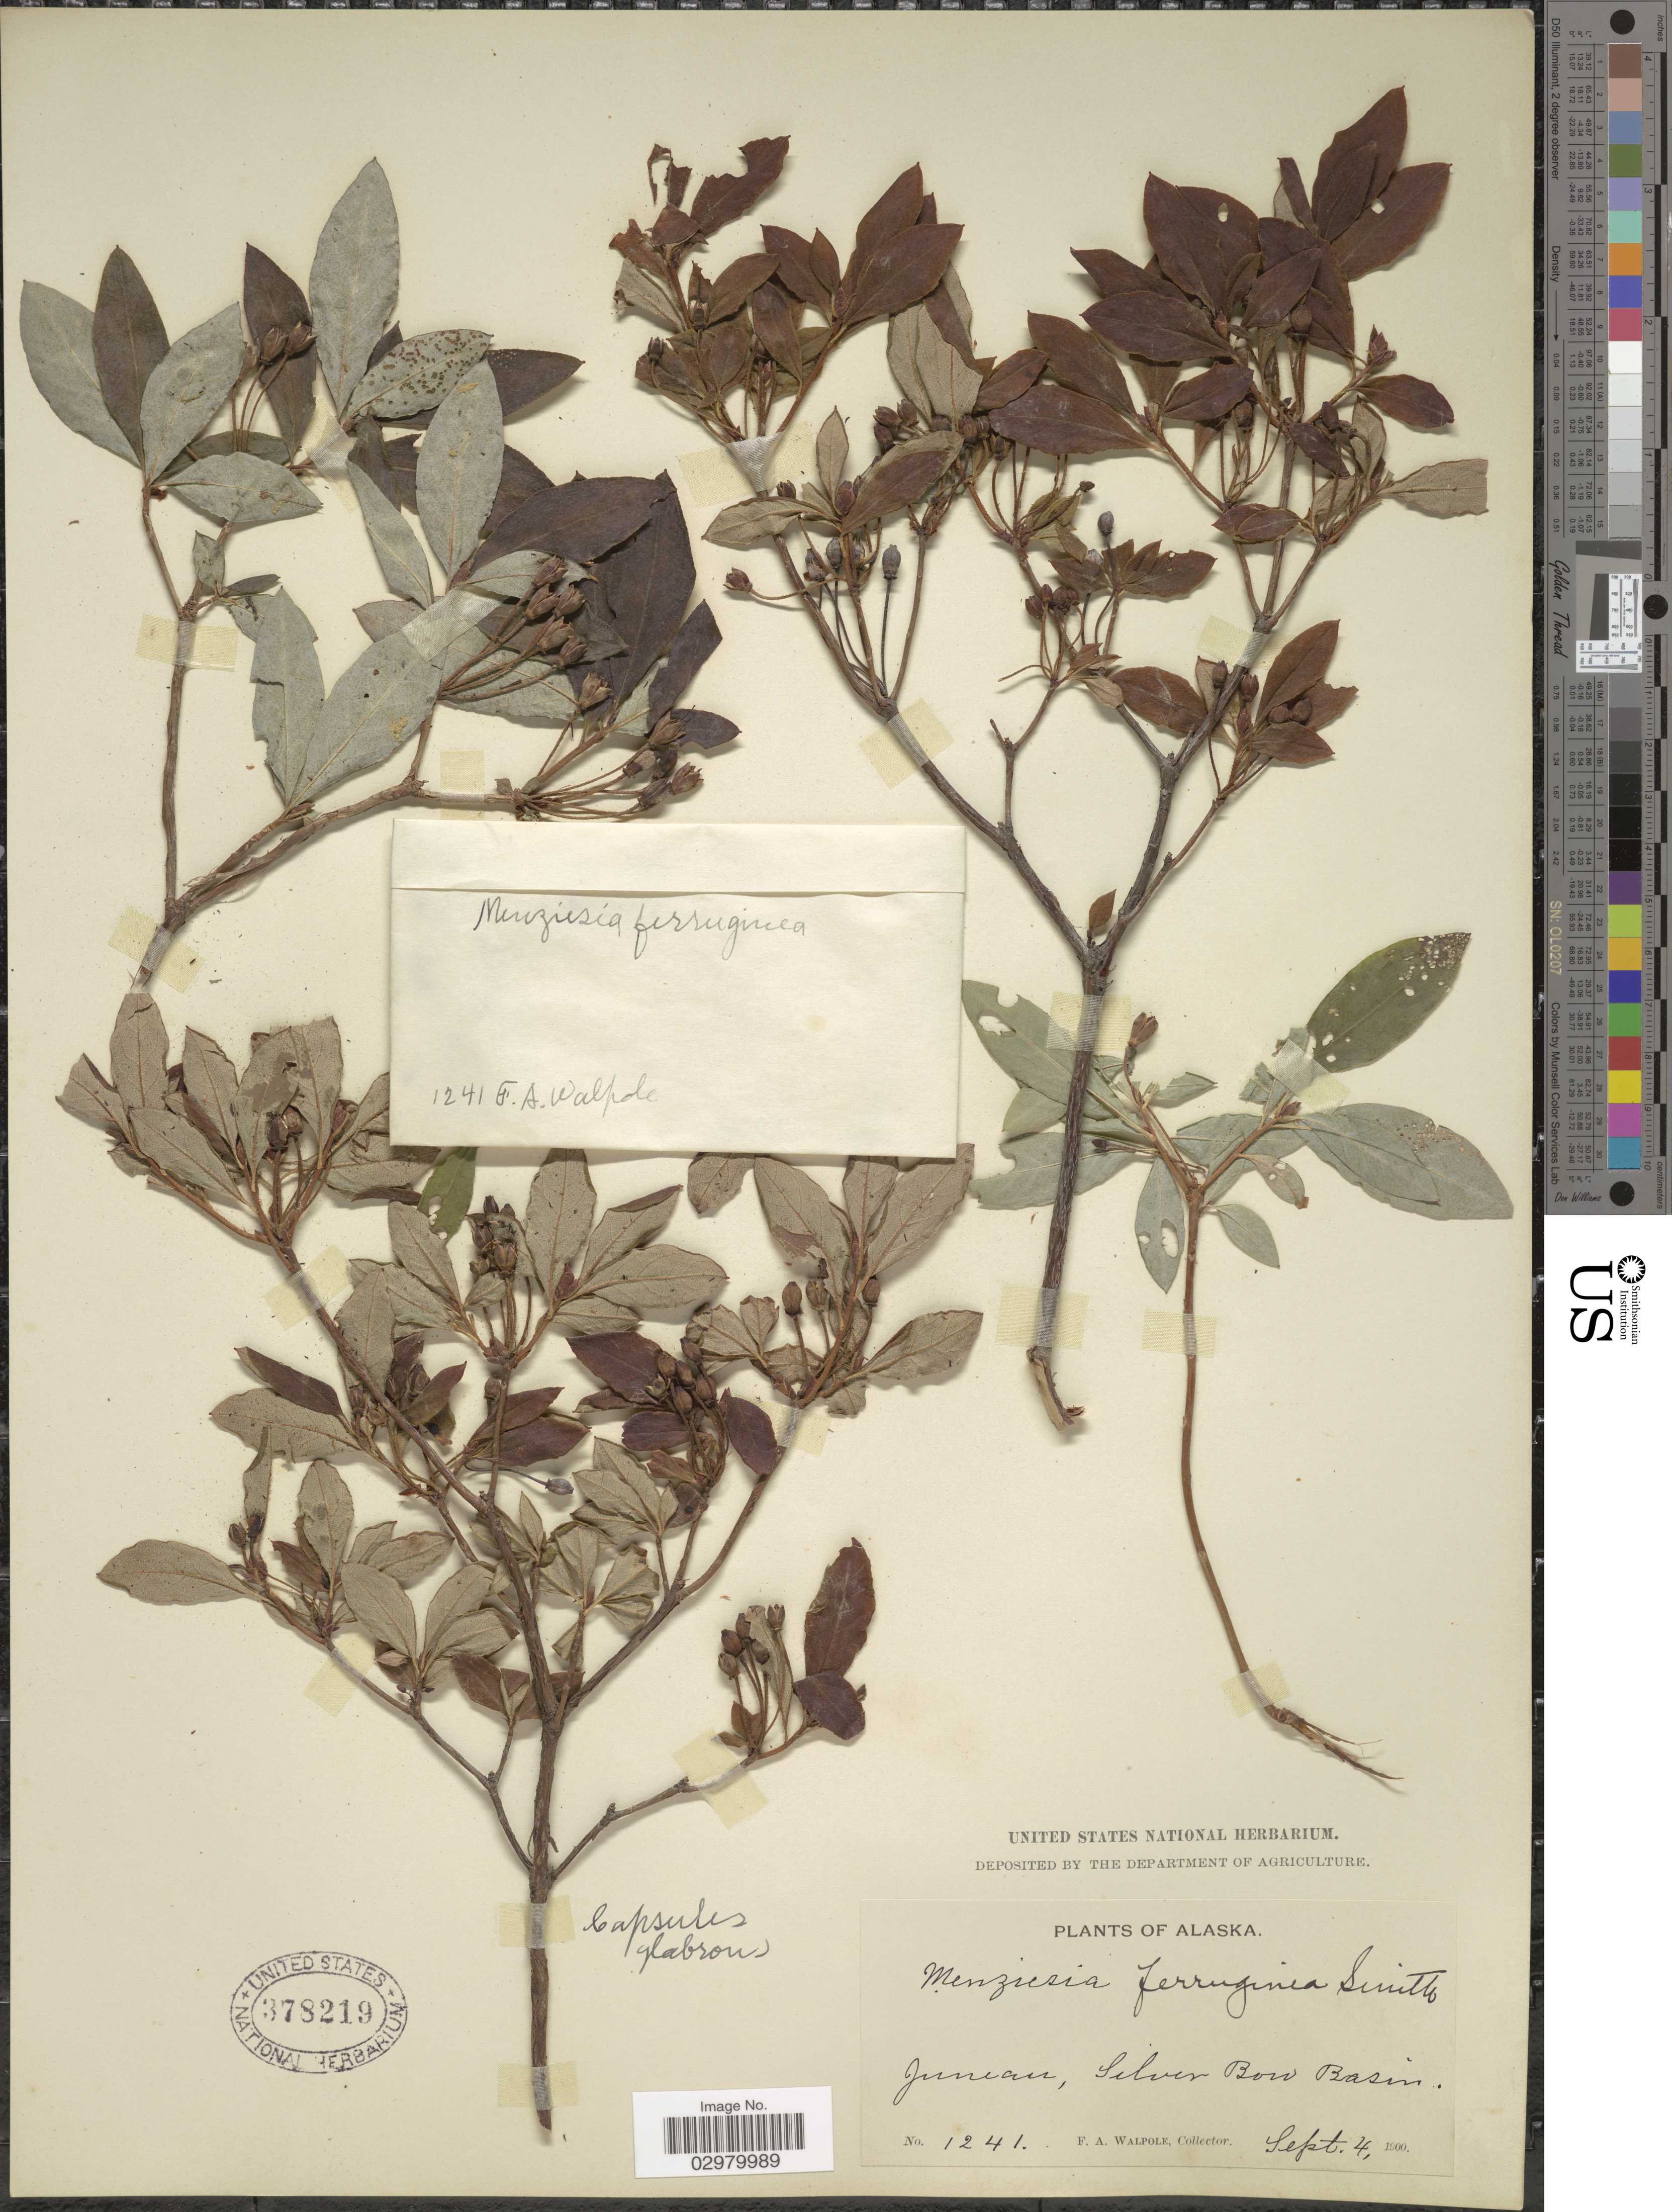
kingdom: Plantae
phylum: Tracheophyta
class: Magnoliopsida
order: Ericales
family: Ericaceae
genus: Menziesia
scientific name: Menziesia ferruginea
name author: Sm.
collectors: F. Walpole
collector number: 1241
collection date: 1900-09-04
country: United States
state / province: Alaska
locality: Juneau, Silver Bow Basin.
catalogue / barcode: US 378219